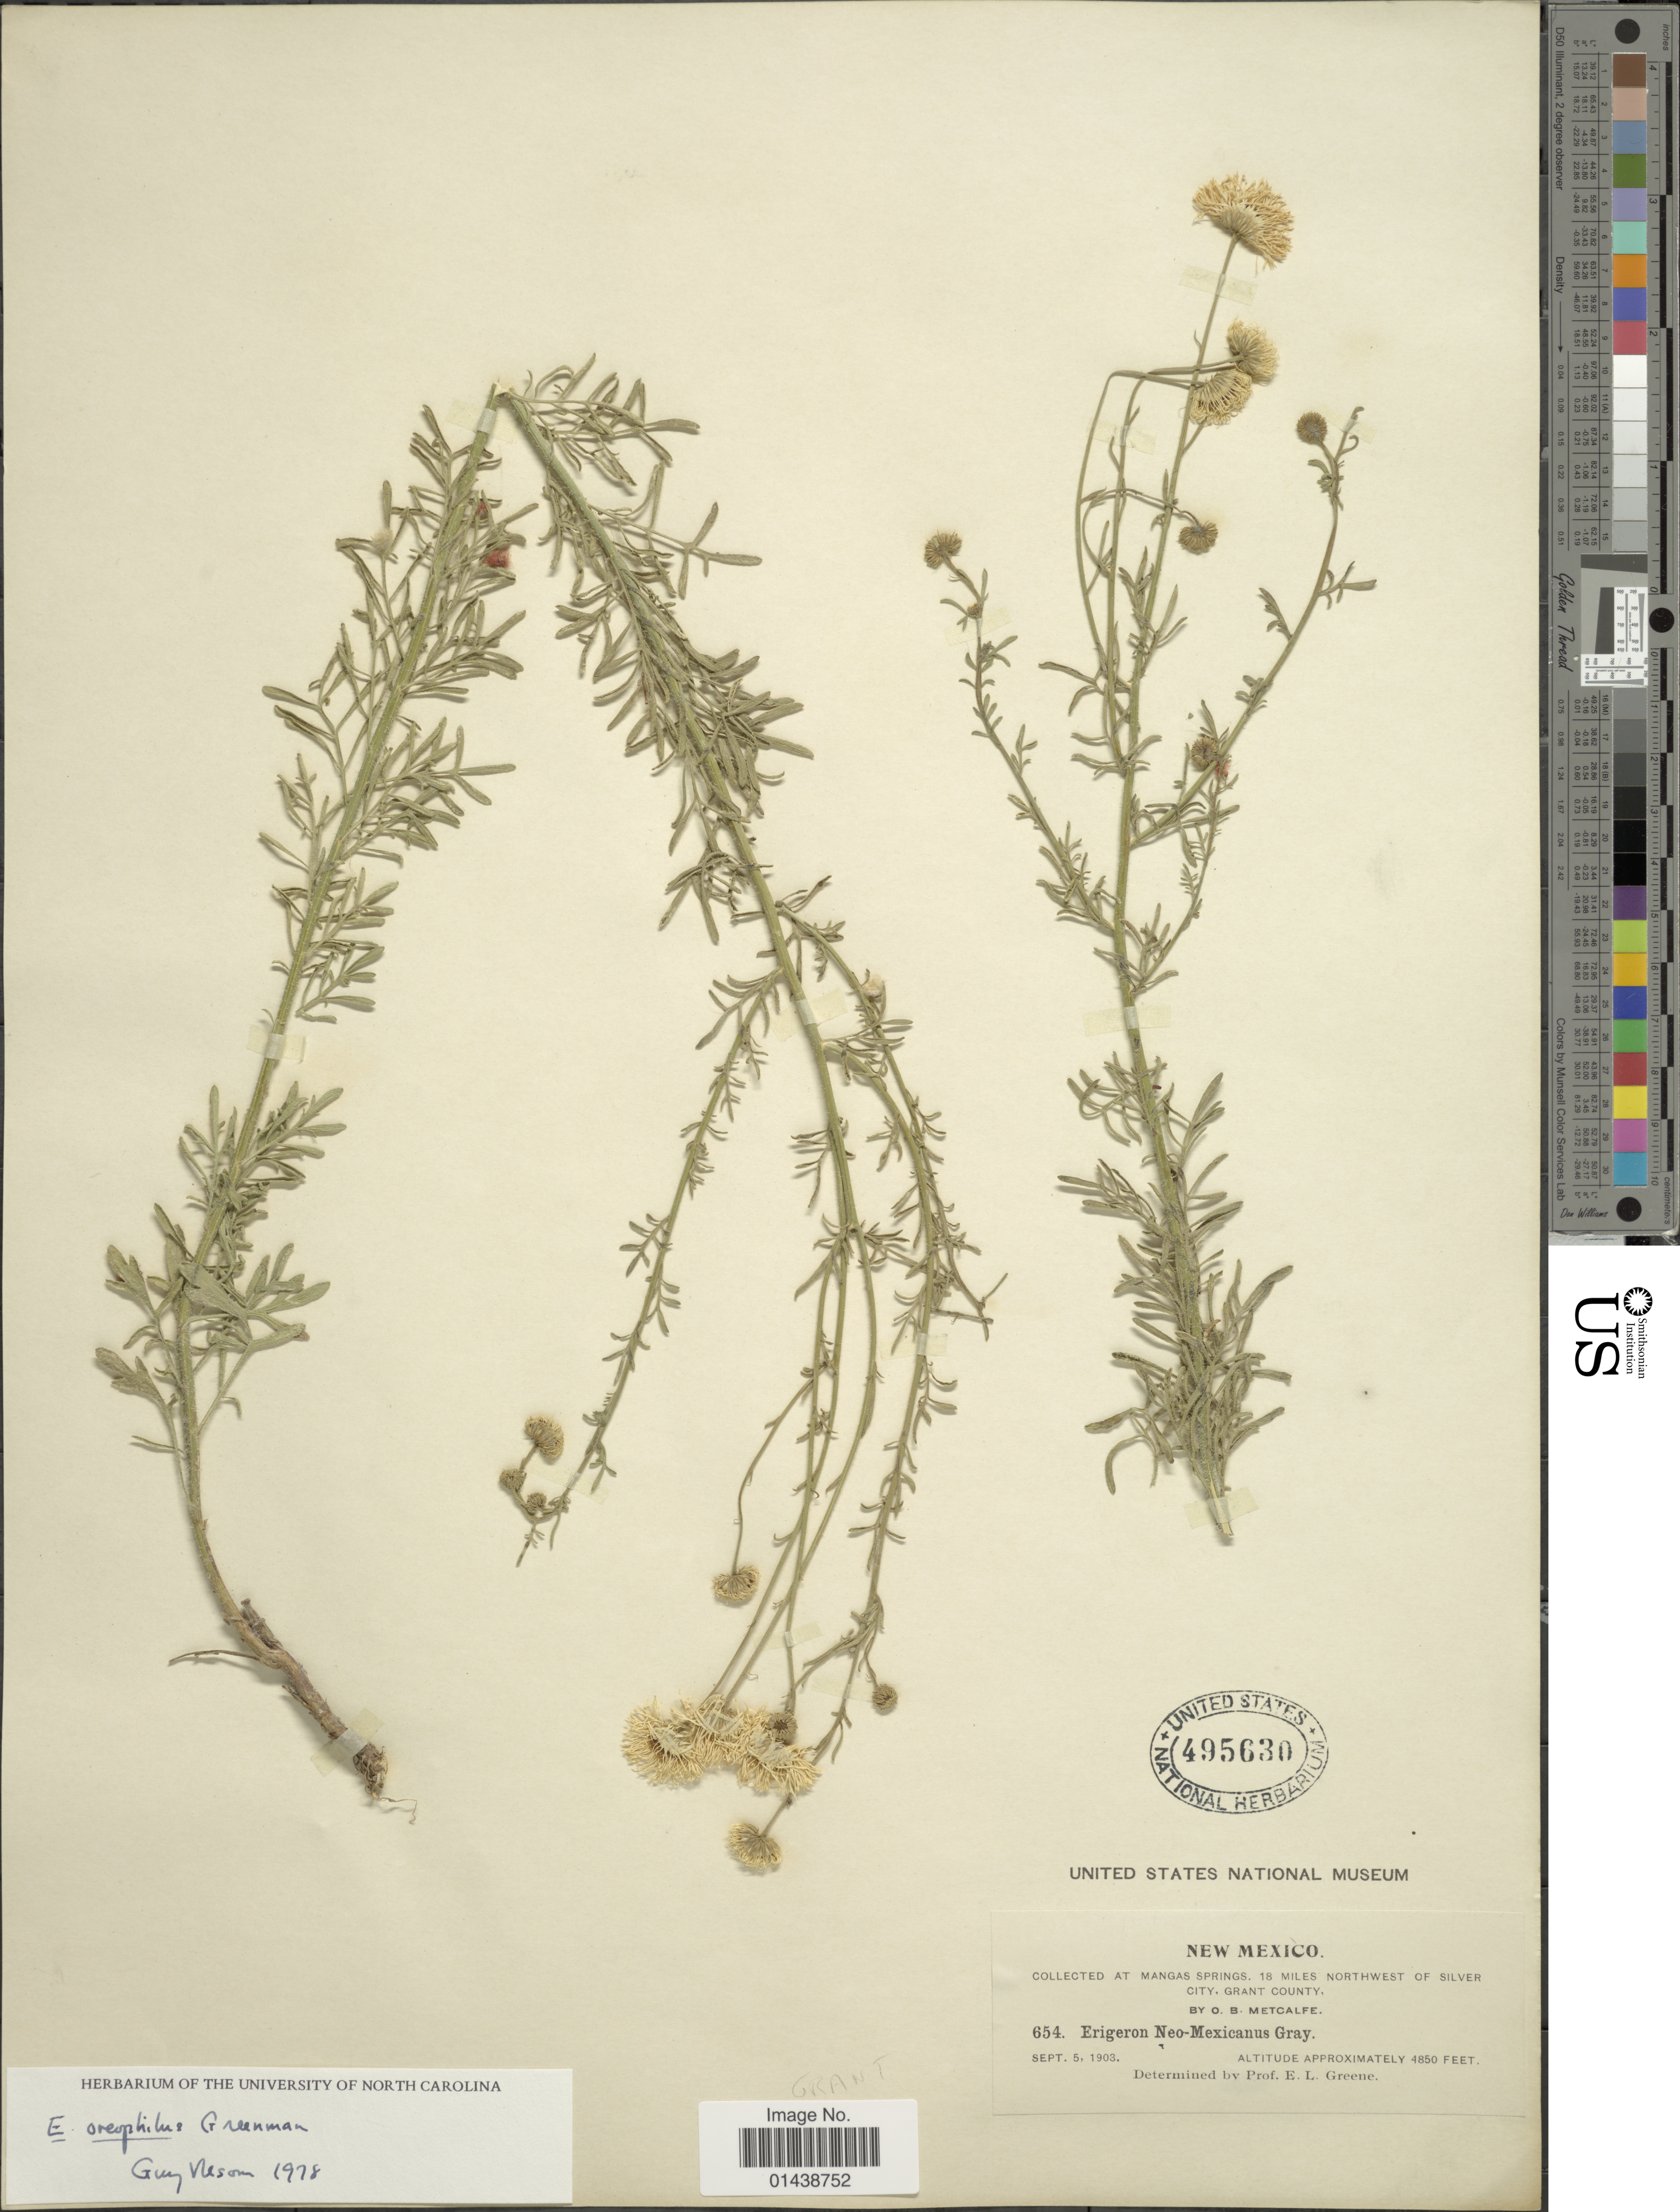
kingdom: Plantae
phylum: Tracheophyta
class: Magnoliopsida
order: Asterales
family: Asteraceae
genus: Erigeron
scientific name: Erigeron oreophilus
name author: Greenm.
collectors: O. B. Metcalfe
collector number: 654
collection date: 1903-09-05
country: United States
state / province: New Mexico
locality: Mangas Springs, 18 miles northwest of Silver City, Grant County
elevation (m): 1478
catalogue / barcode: US 495630